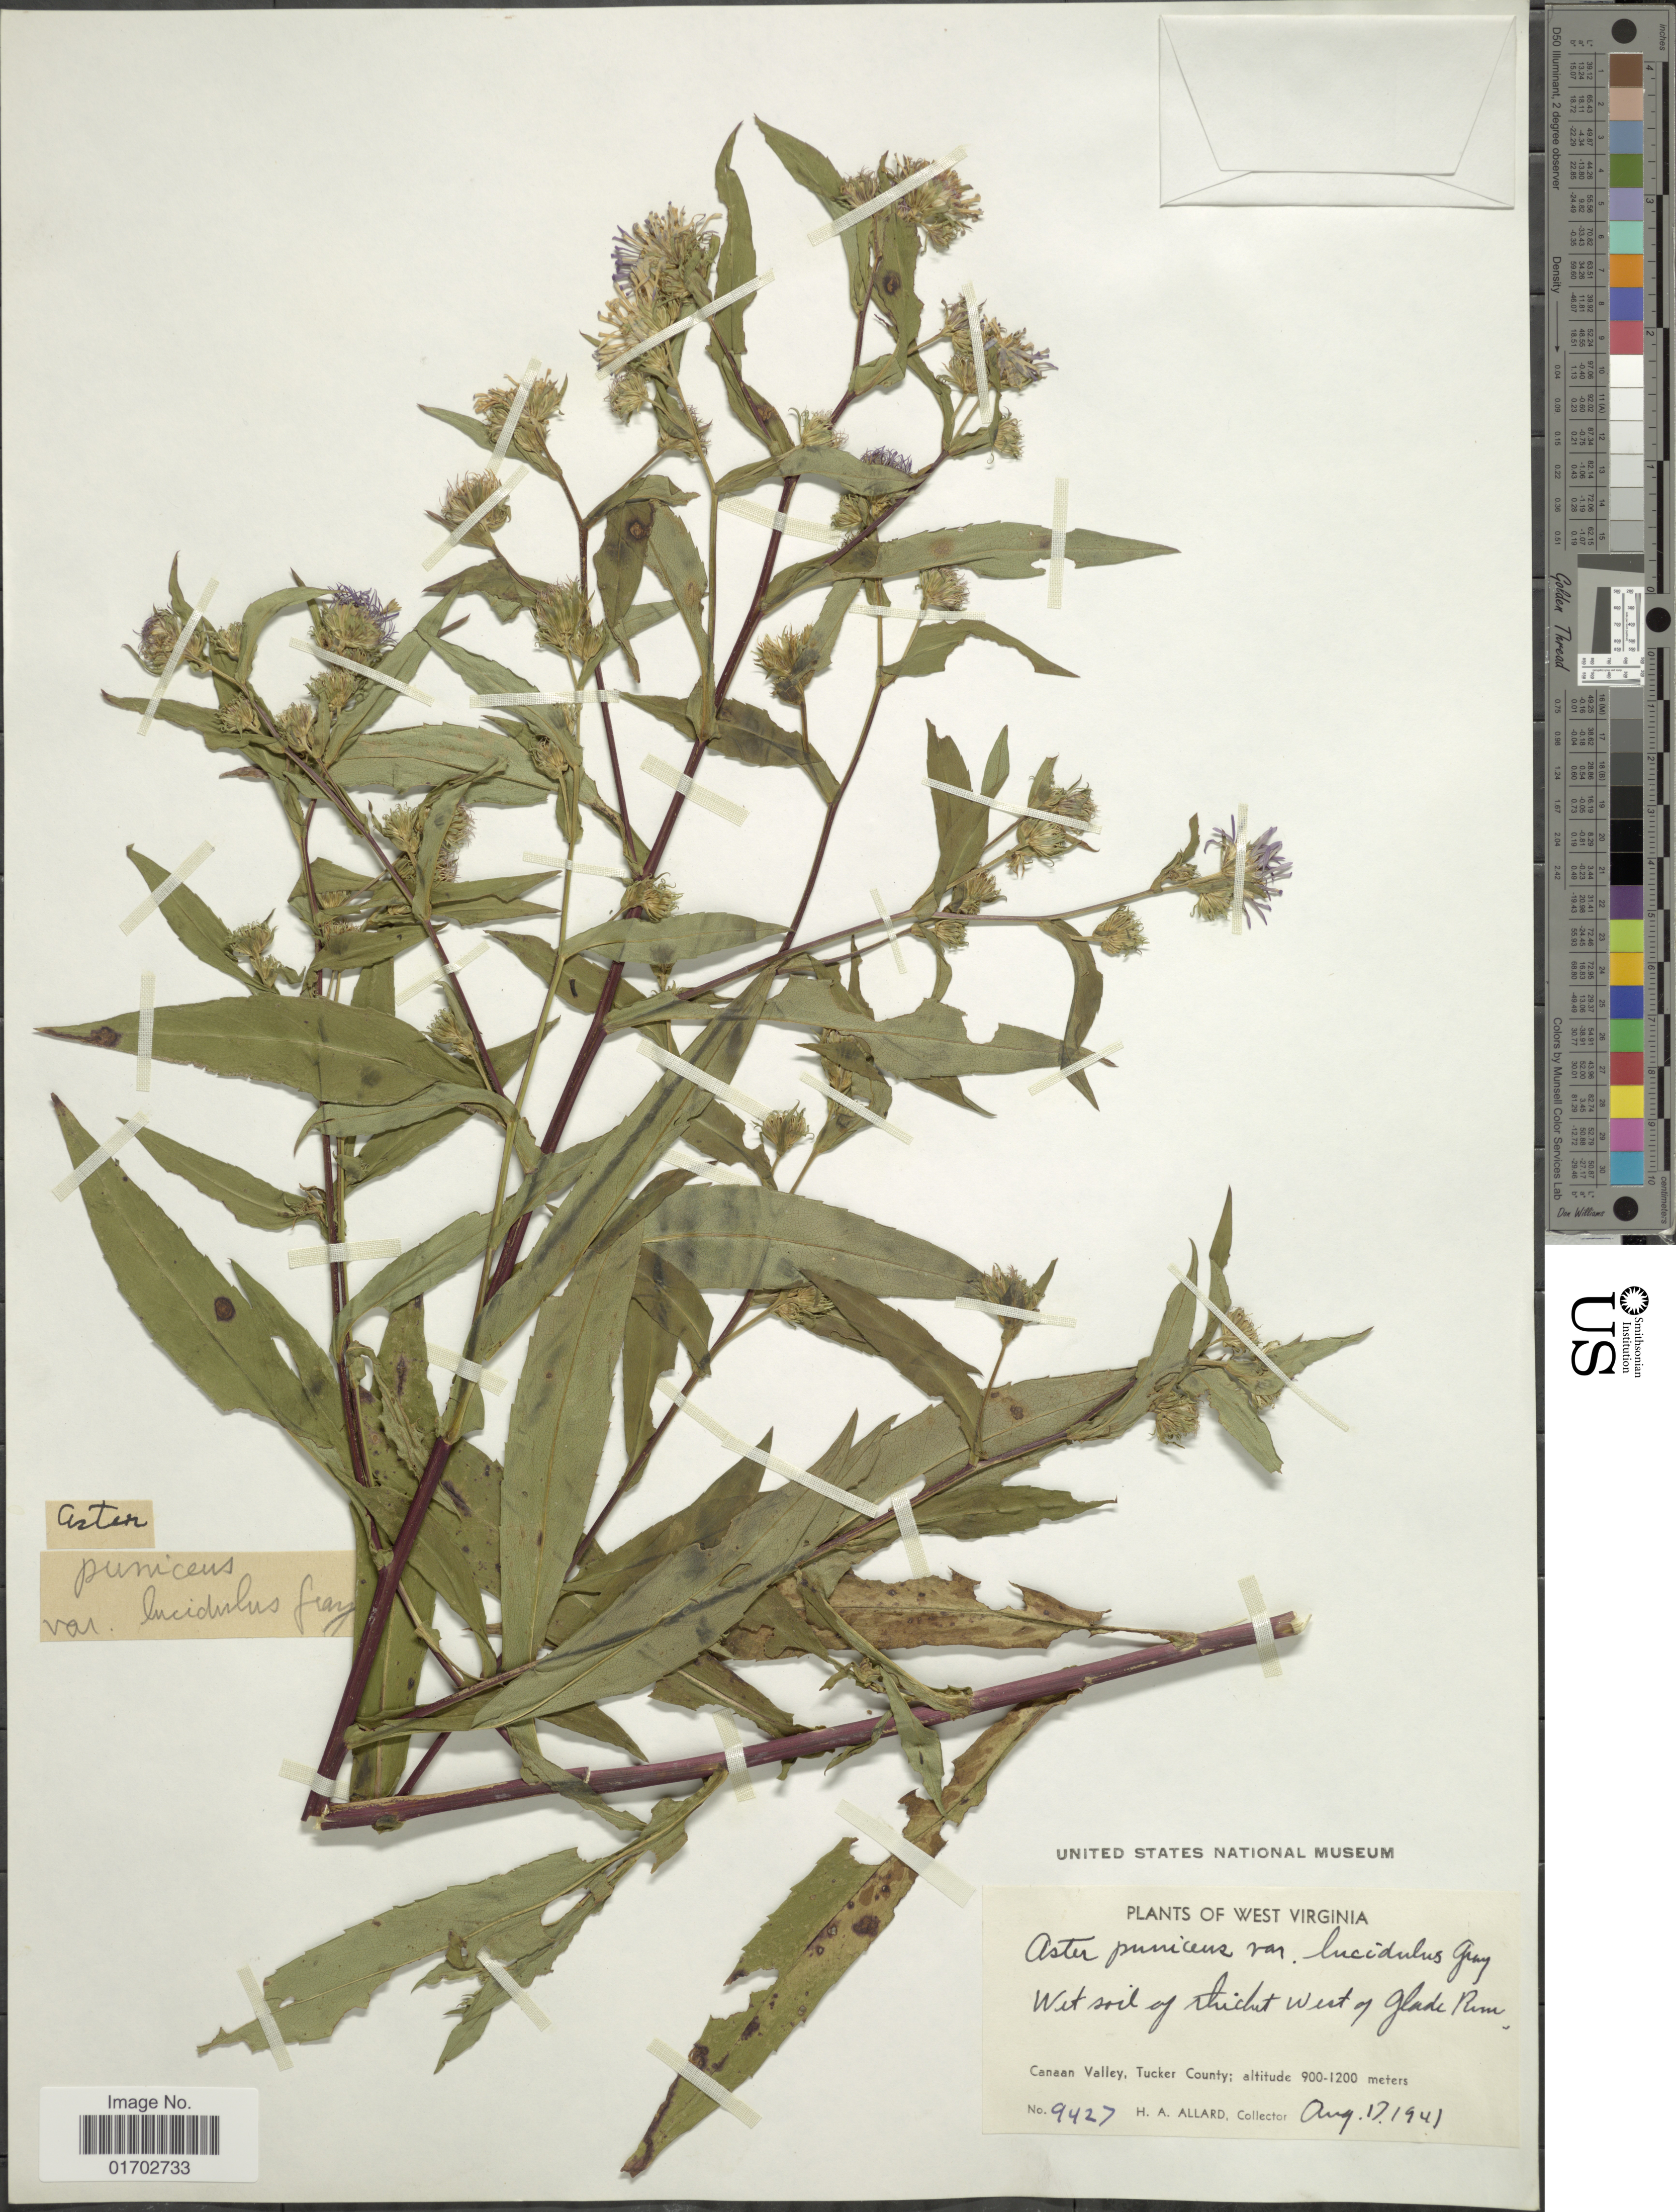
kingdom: Plantae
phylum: Tracheophyta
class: Magnoliopsida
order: Asterales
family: Asteraceae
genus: Symphyotrichum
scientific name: Symphyotrichum firmum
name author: (Nees) G.L. Nesom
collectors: H. A. Allard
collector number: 9427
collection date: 1941-08-17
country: United States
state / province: West Virginia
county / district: Tucker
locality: Wet soil of thicket west of Glade Run, Canaan Valley, Tucker County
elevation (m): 900